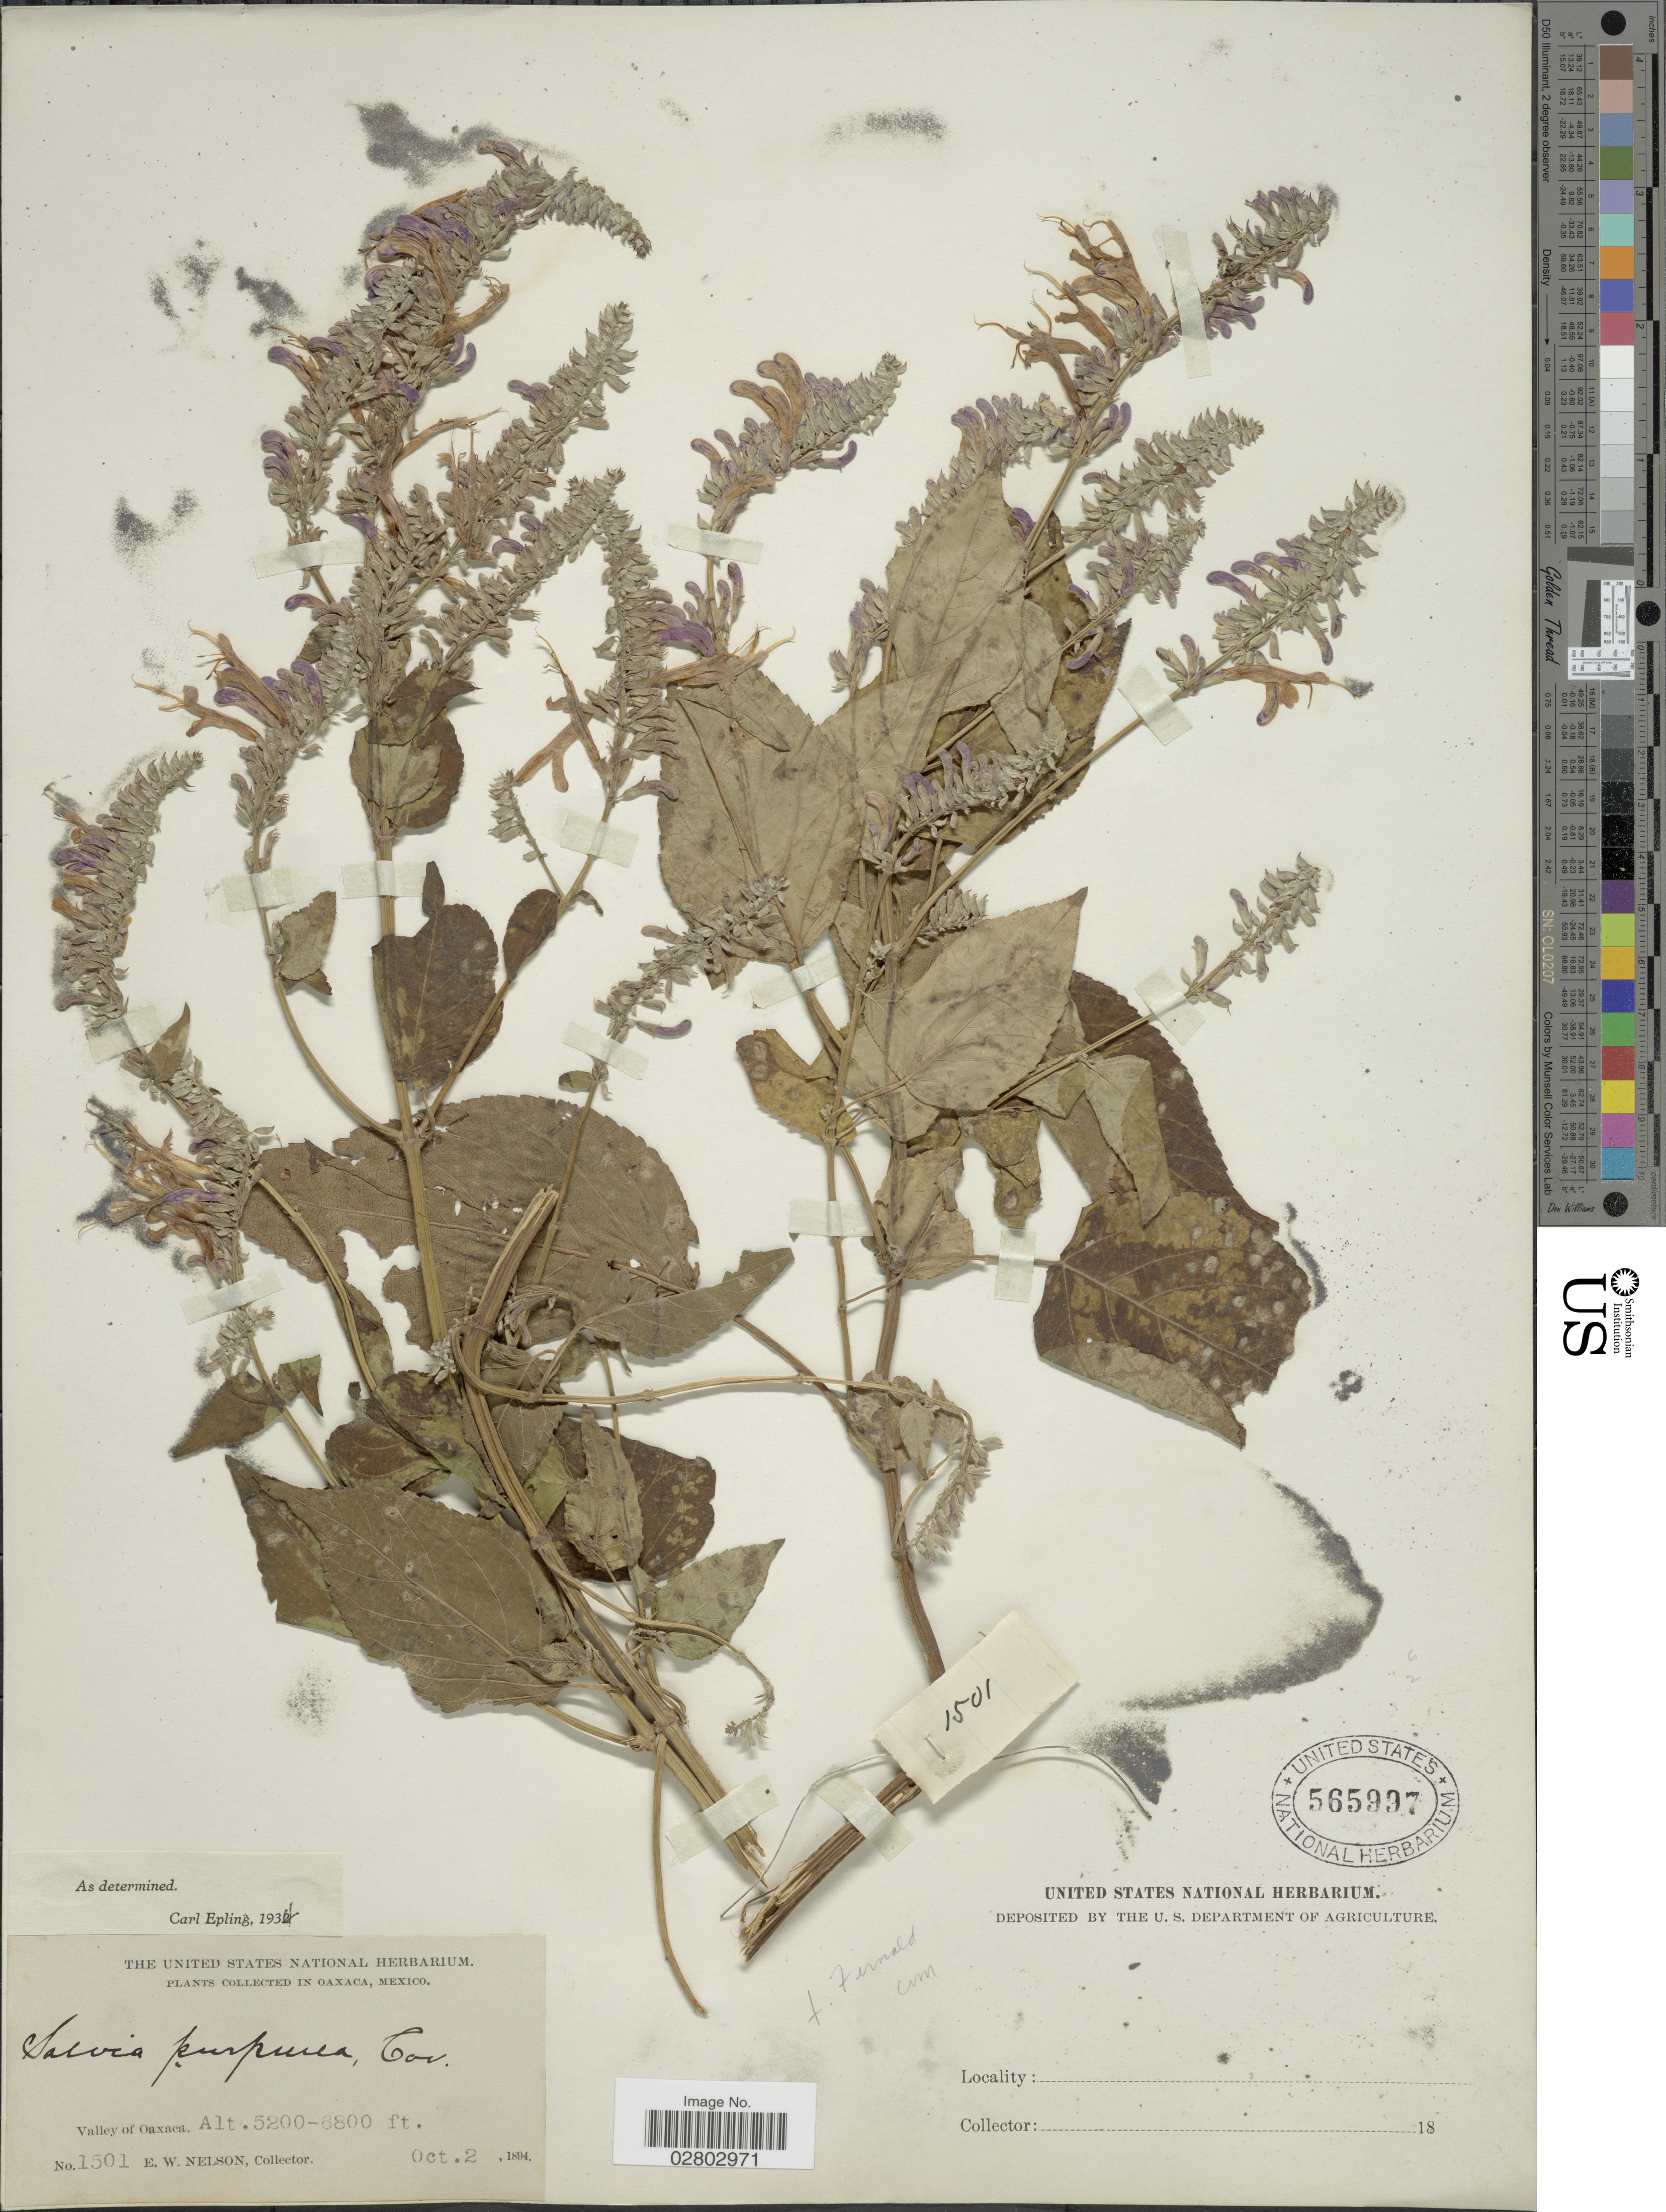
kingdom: Plantae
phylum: Tracheophyta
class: Magnoliopsida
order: Lamiales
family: Lamiaceae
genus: Salvia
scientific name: Salvia purpurea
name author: Cav.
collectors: E. W. Nelson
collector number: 1501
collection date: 1894-10-02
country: Mexico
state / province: Oaxaca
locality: Valley of Oaxaca.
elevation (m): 1585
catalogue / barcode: US 565997